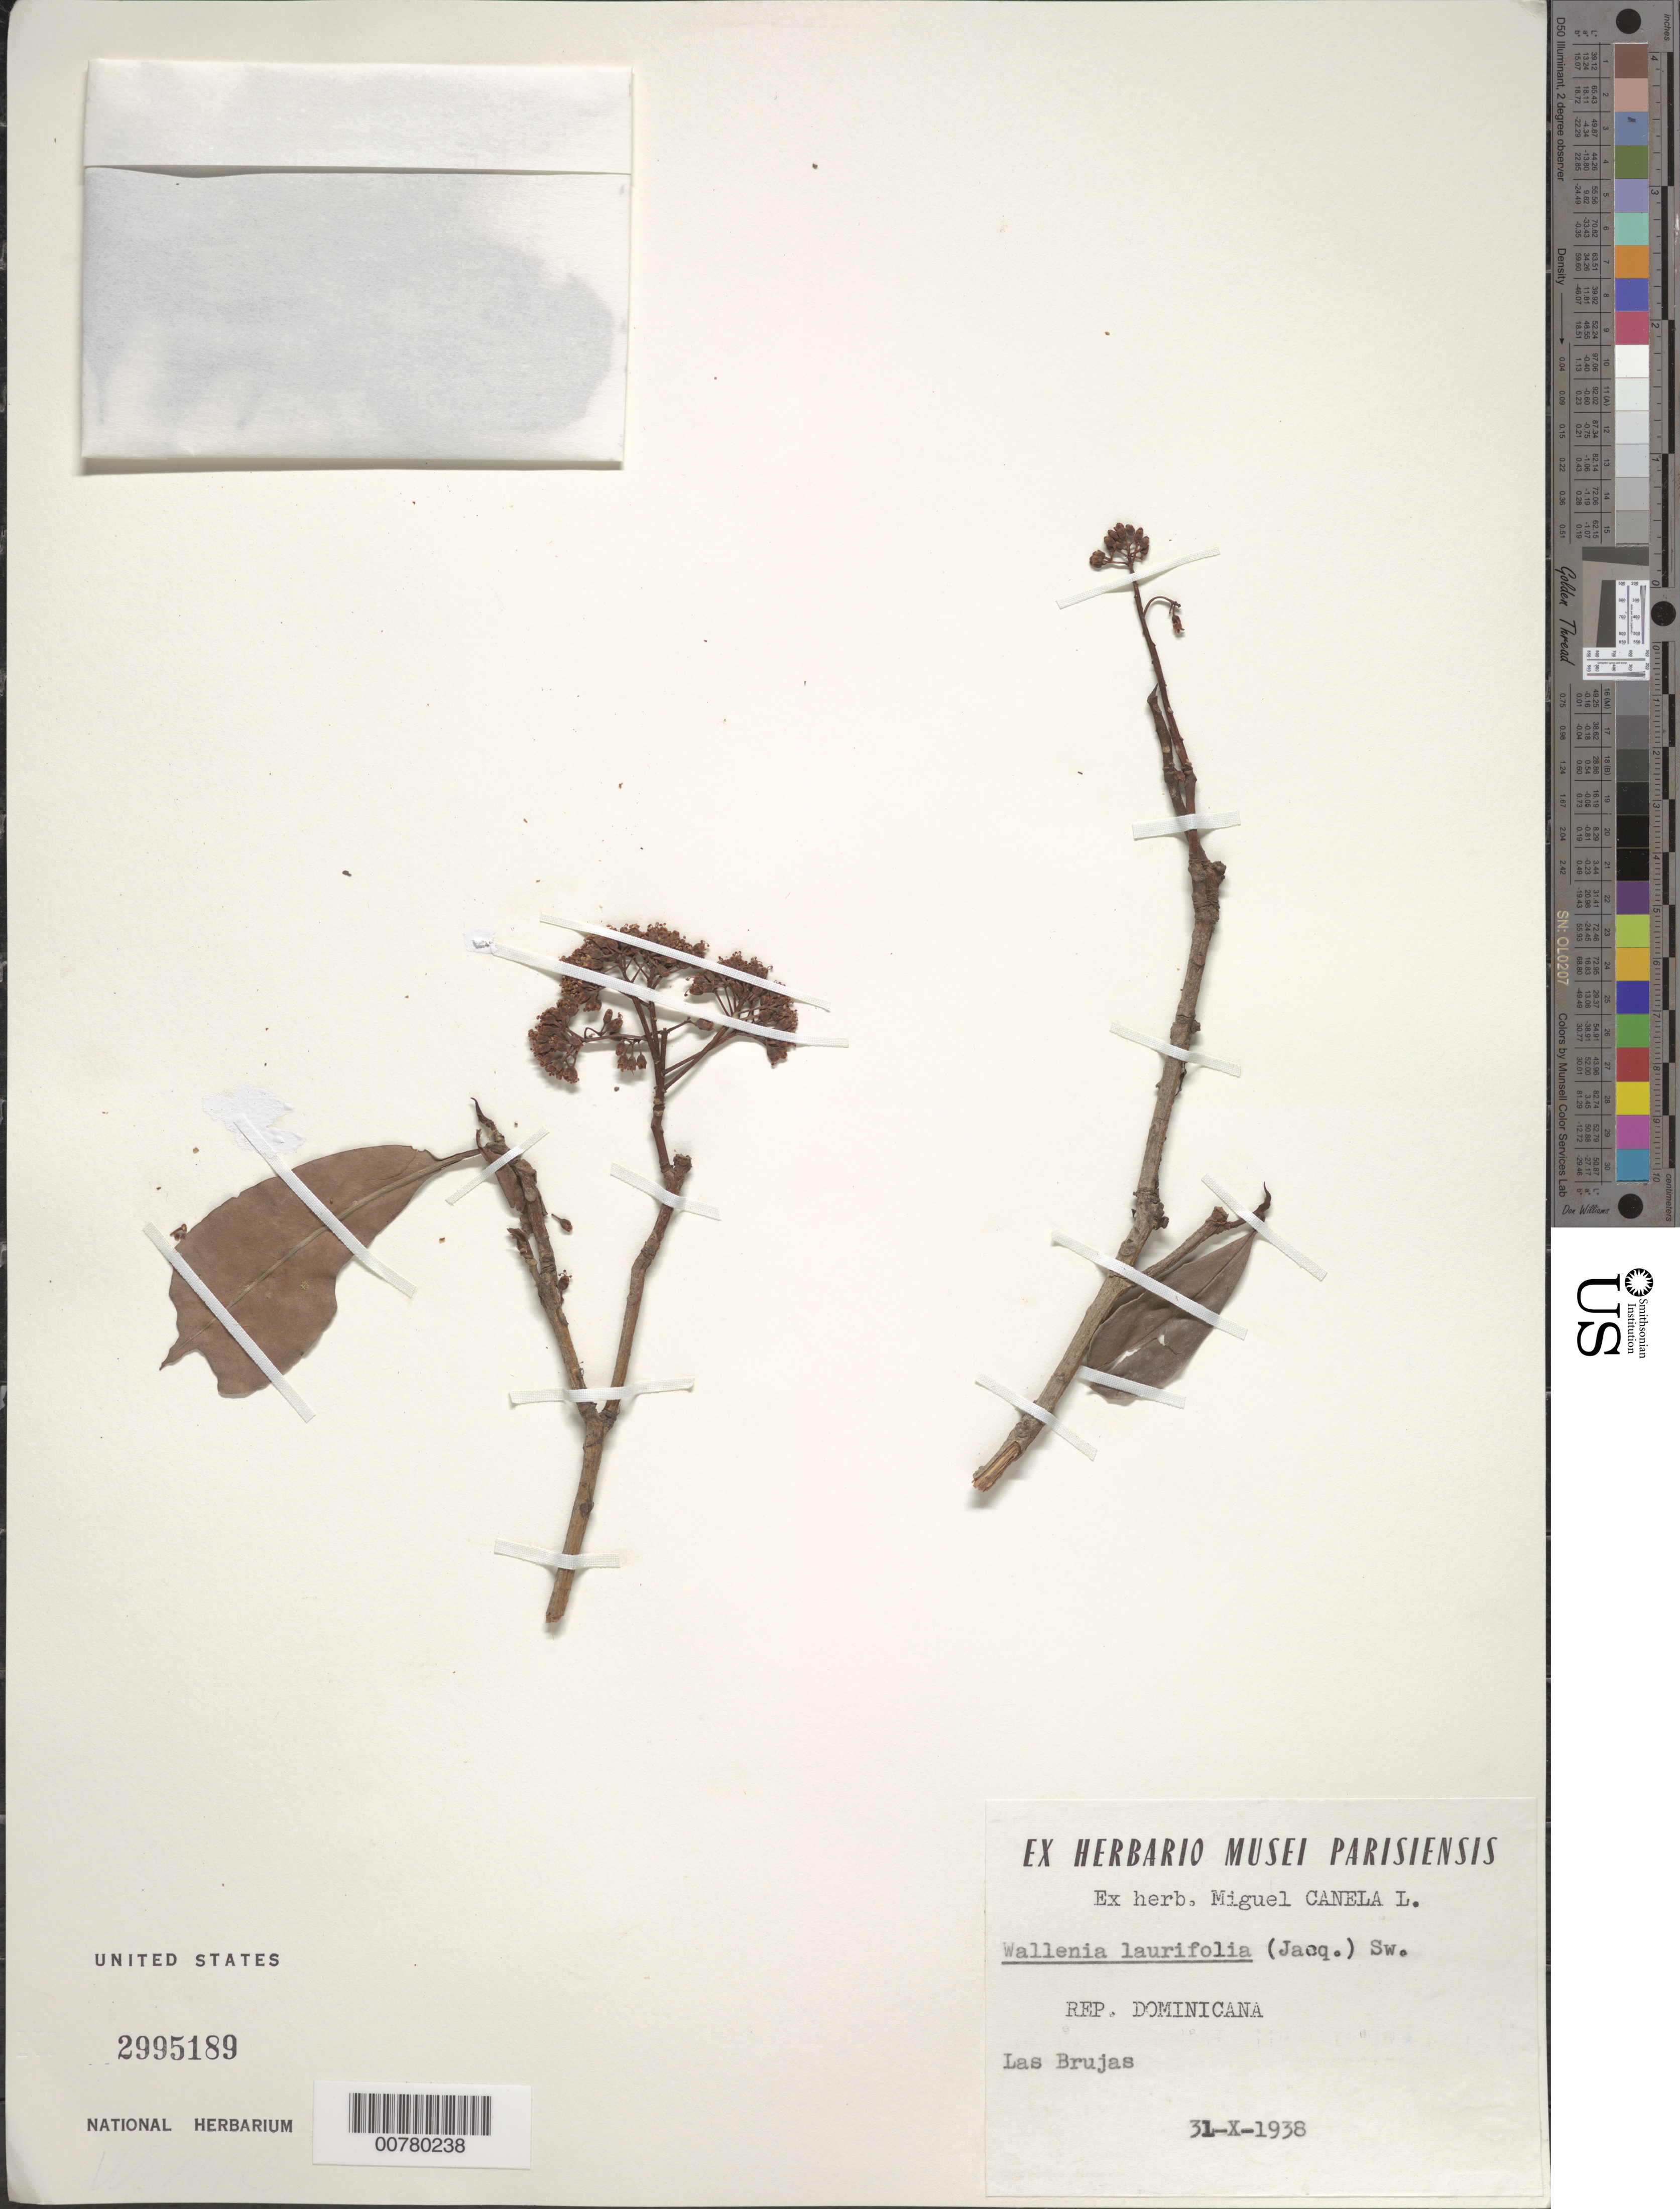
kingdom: Plantae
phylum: Tracheophyta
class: Magnoliopsida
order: Ericales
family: Primulaceae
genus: Wallenia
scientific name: Wallenia laurifolia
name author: Sw.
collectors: M. Canela Lazaro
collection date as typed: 31 Oct 1938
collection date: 1938-10-31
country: Dominican Republic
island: Hispaniola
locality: Las Brujas.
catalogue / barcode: US 2995189